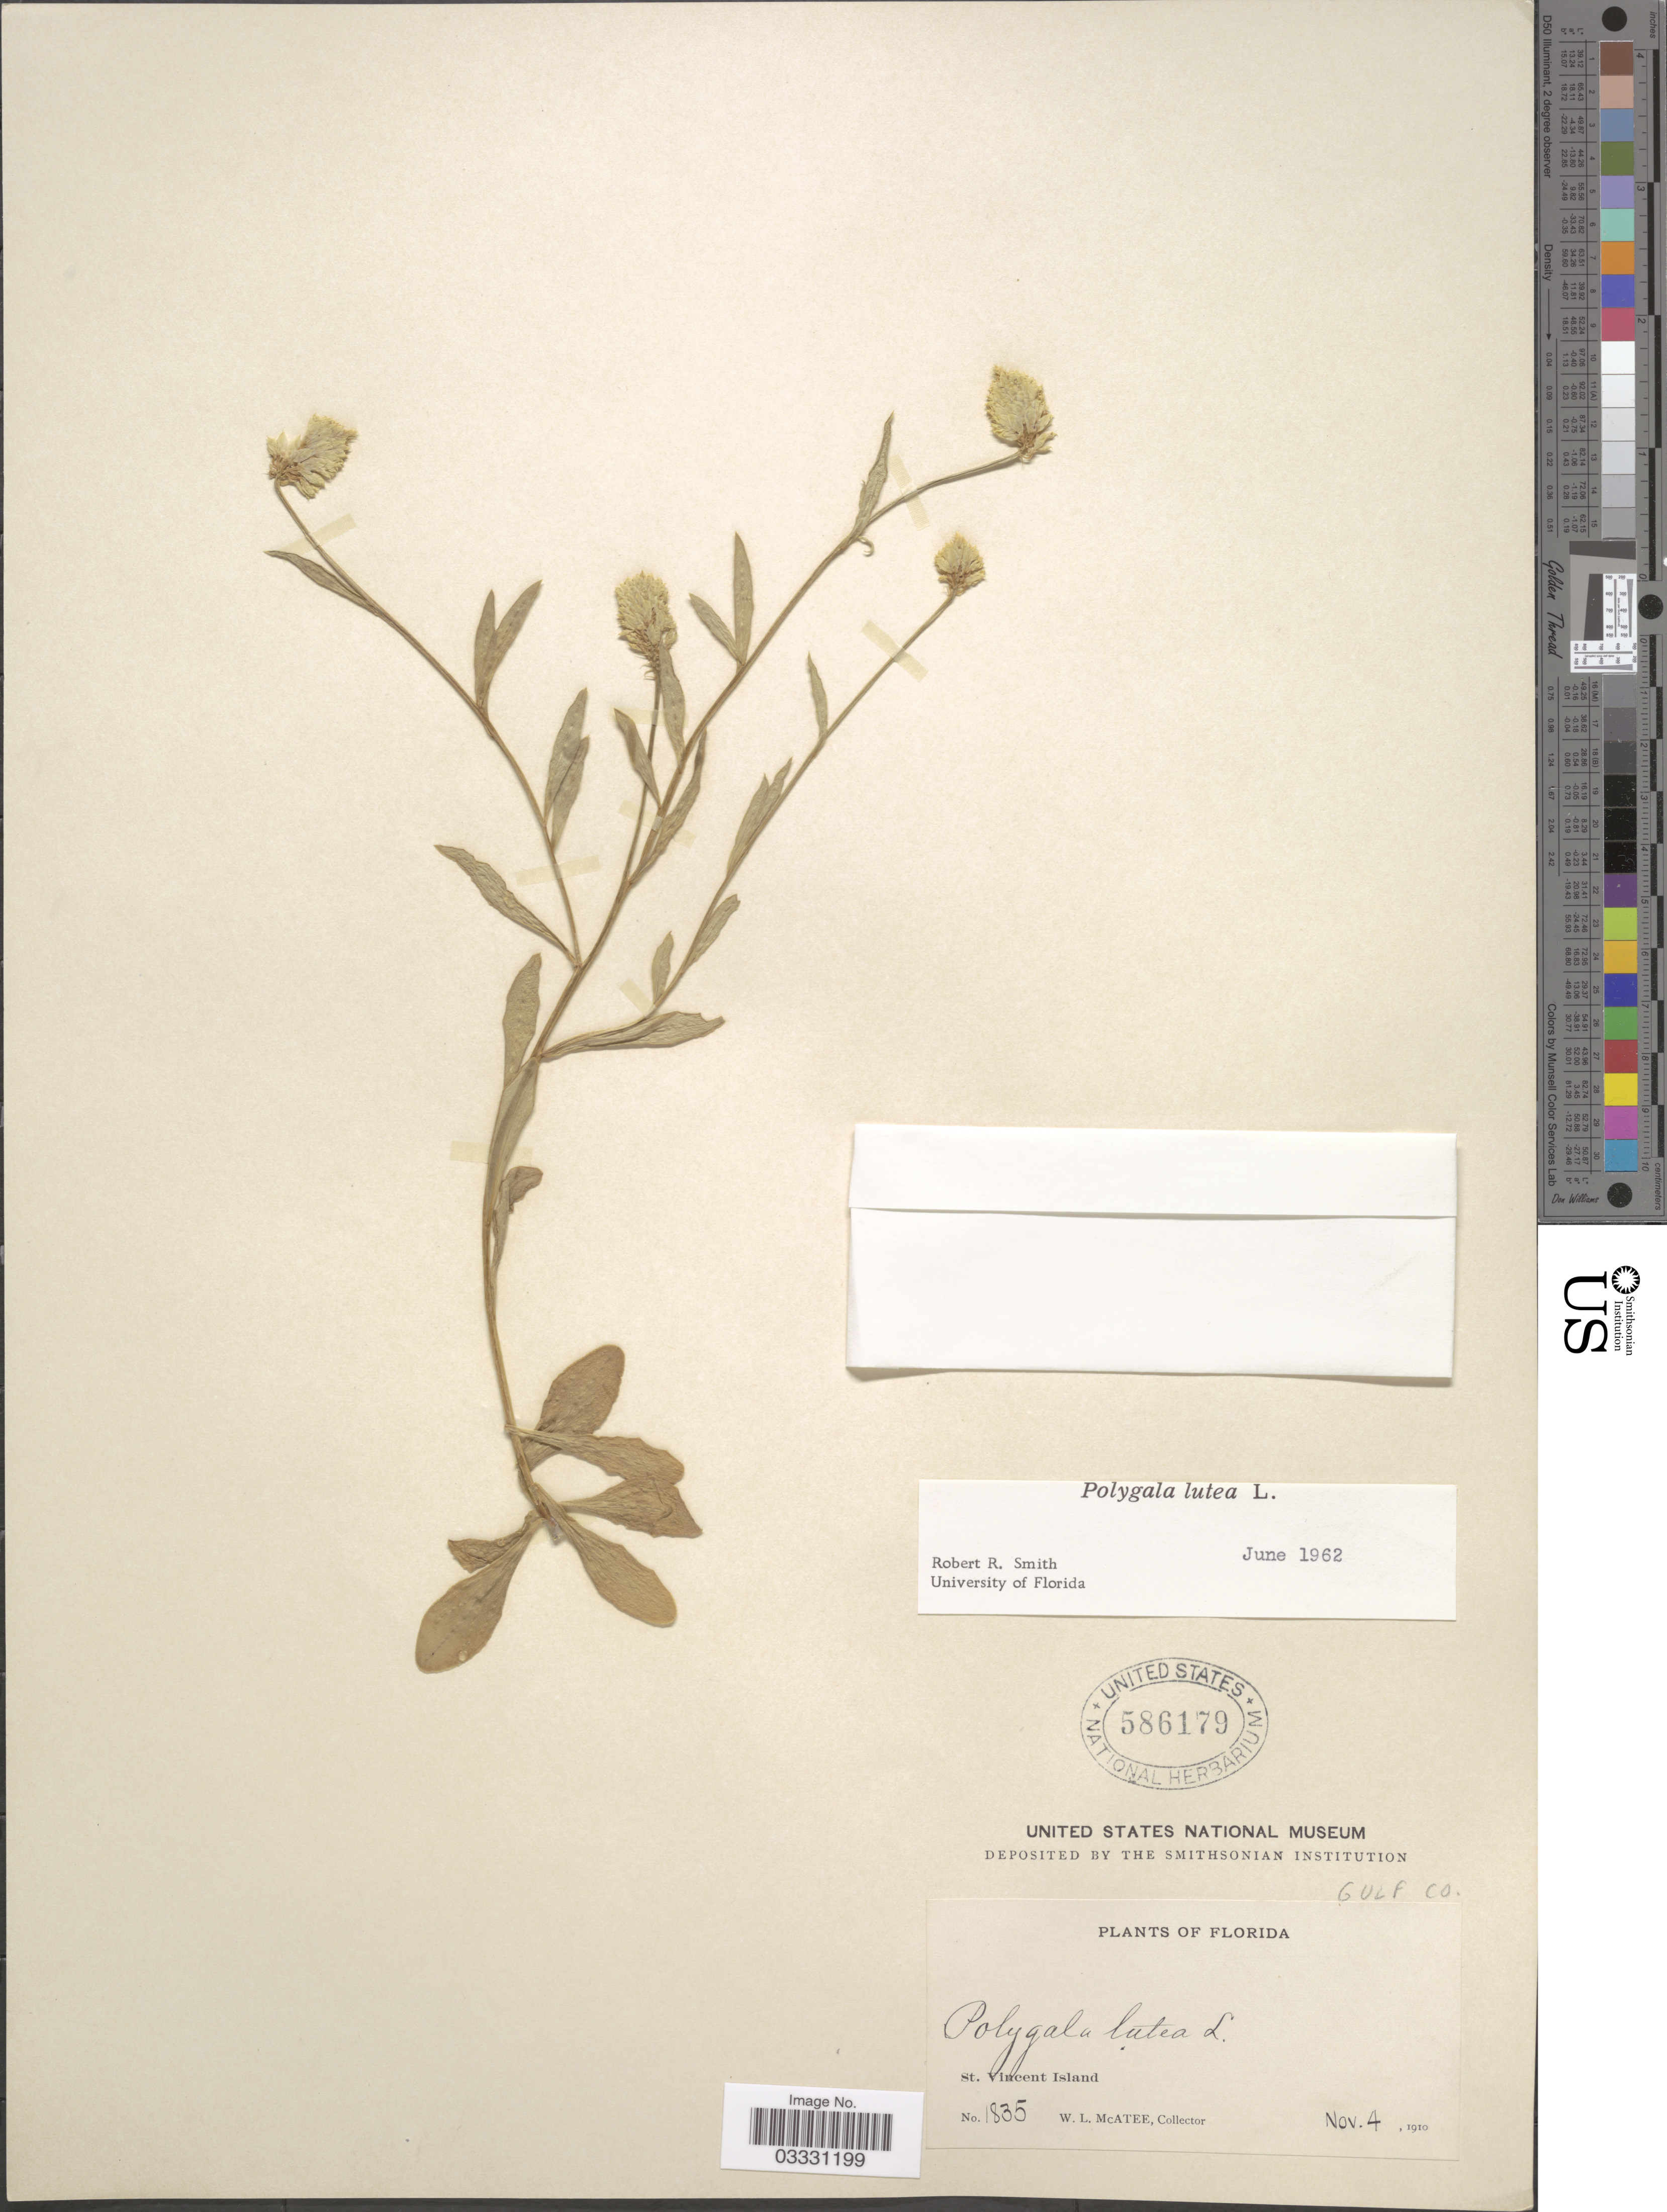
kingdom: Plantae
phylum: Tracheophyta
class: Magnoliopsida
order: Fabales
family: Polygalaceae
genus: Polygala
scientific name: Polygala lutea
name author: L.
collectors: W. McAtee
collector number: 1835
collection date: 1910-11-04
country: United States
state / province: Florida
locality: Gulf Co. St. Vincent Island.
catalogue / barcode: US 586179